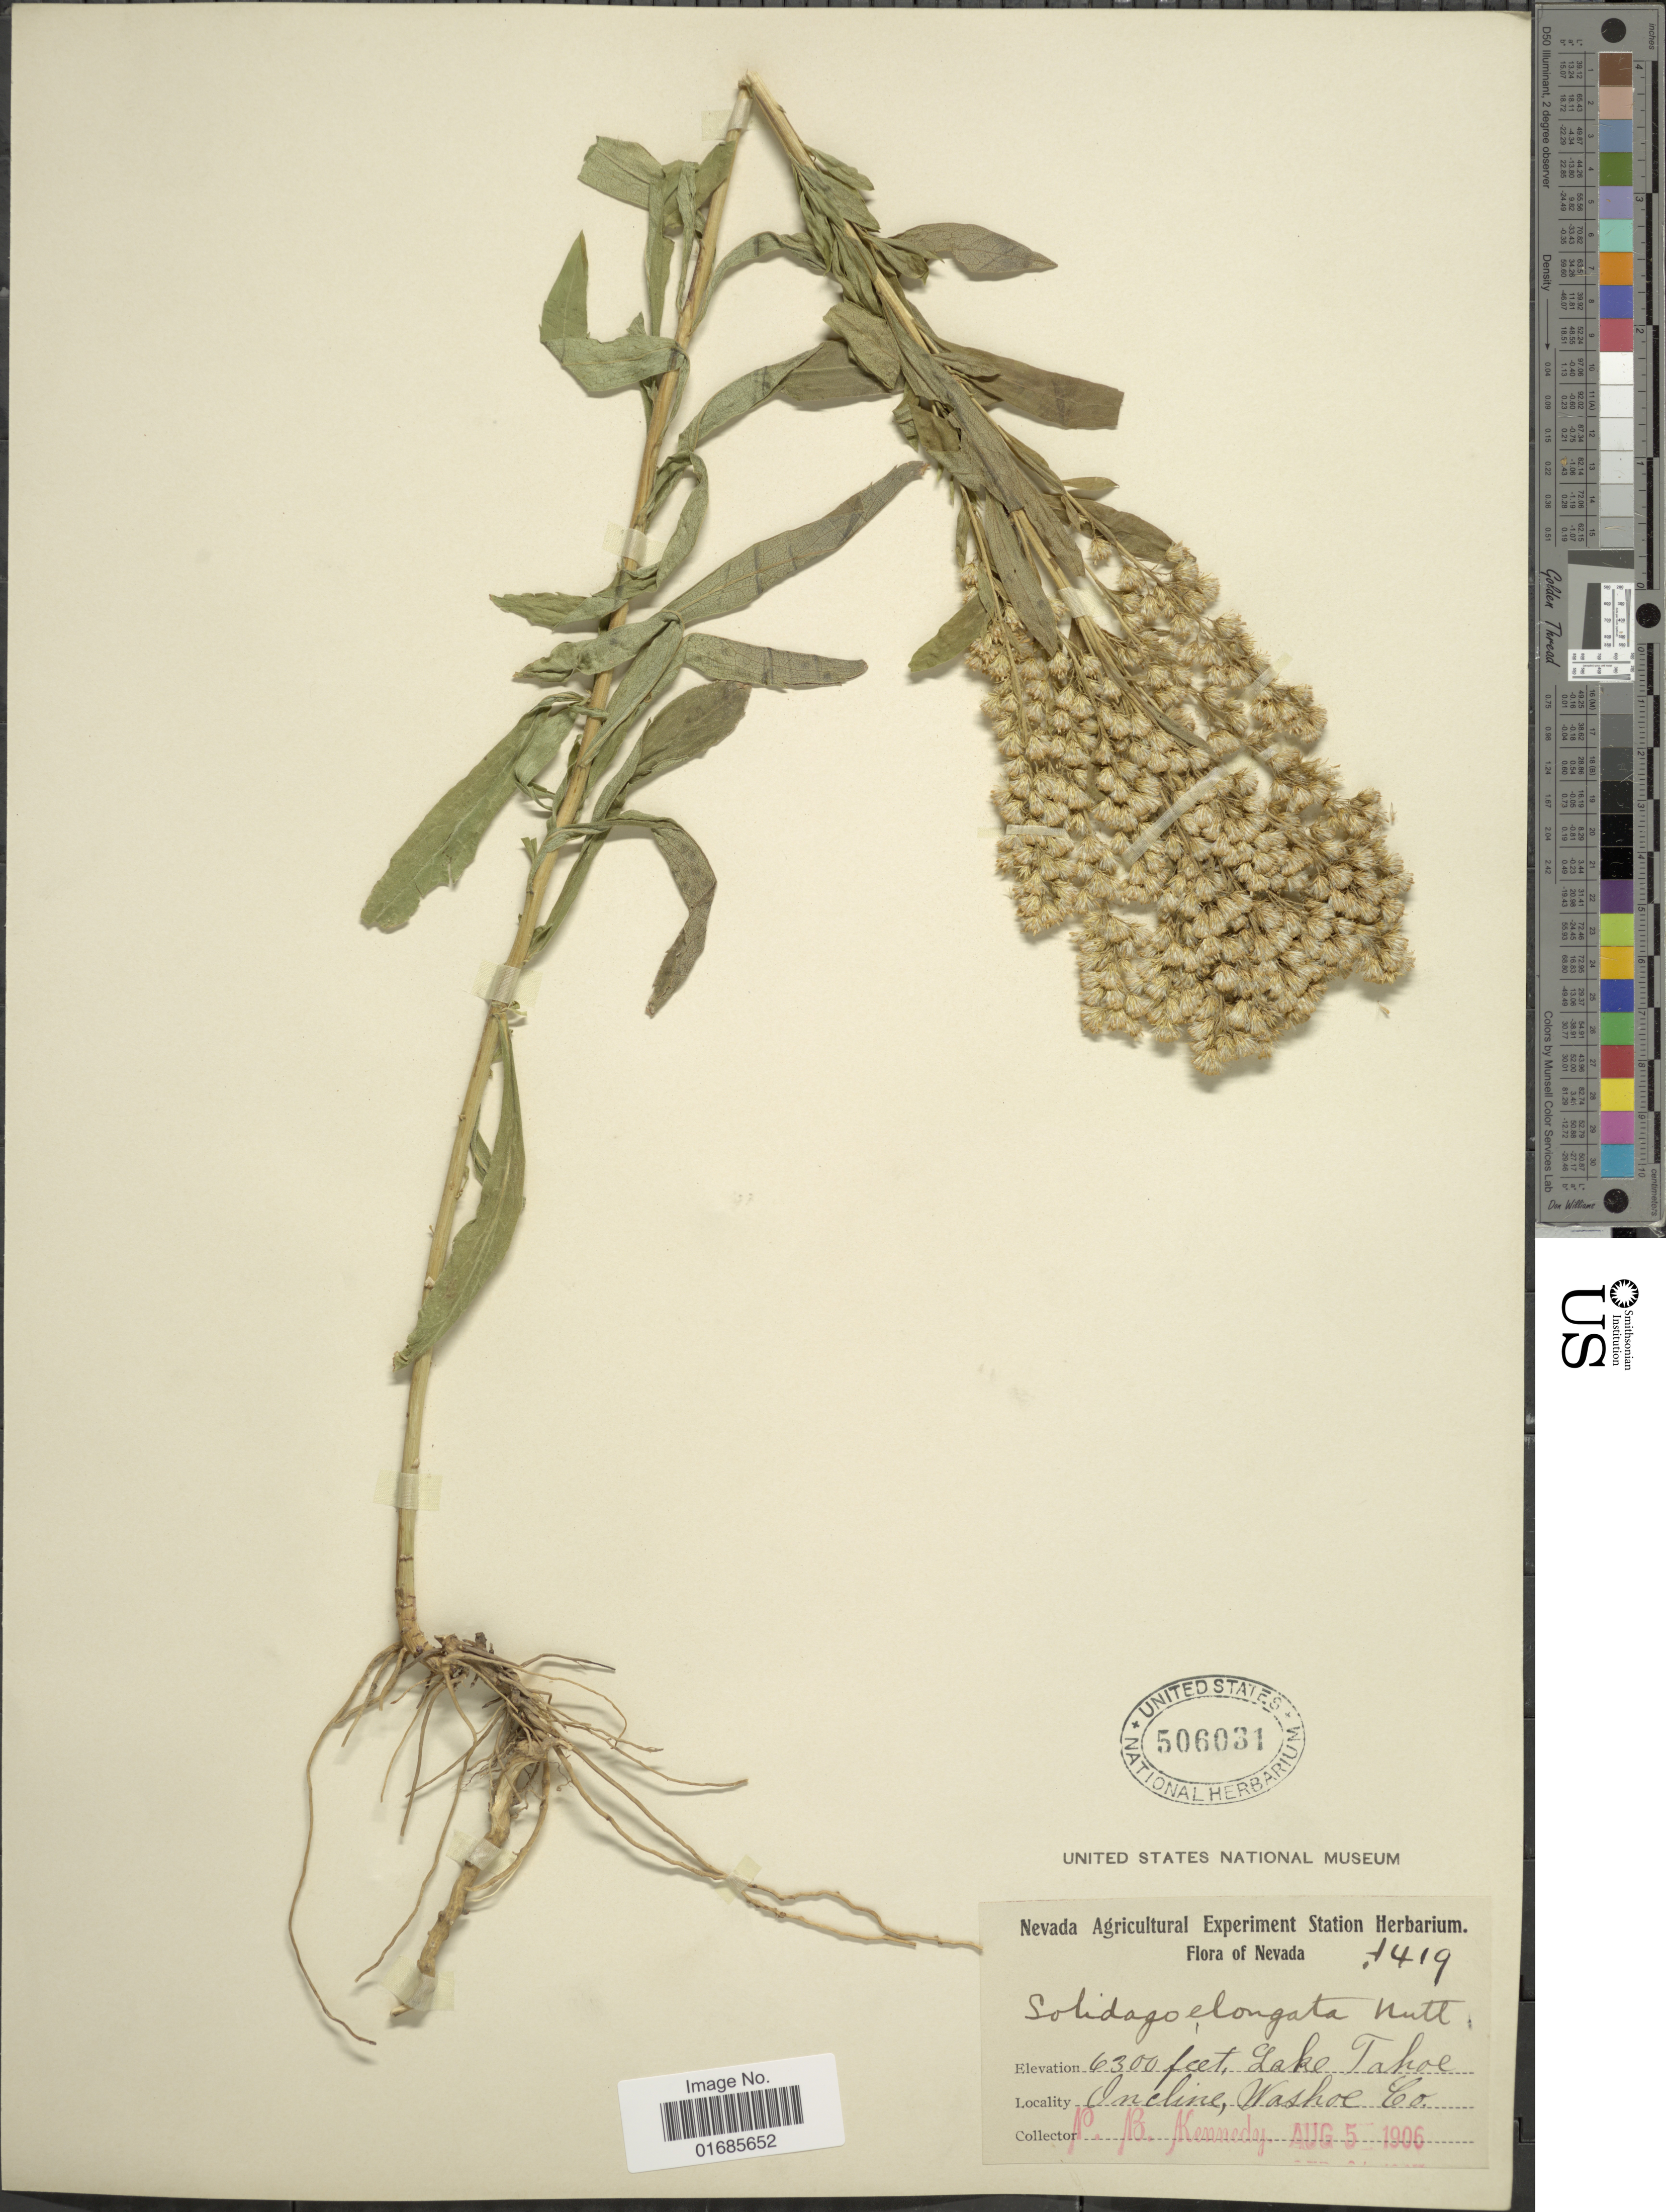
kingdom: Plantae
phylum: Tracheophyta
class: Magnoliopsida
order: Asterales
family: Asteraceae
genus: Solidago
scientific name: Solidago canadensis var. salebrosa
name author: (Piper) M.E. Jones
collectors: P. B. Kennedy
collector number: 1419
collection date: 1906-08-05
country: United States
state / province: Nevada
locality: Lake Tahoe, Oncline, Washoe Co.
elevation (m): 1920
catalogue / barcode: US 506031